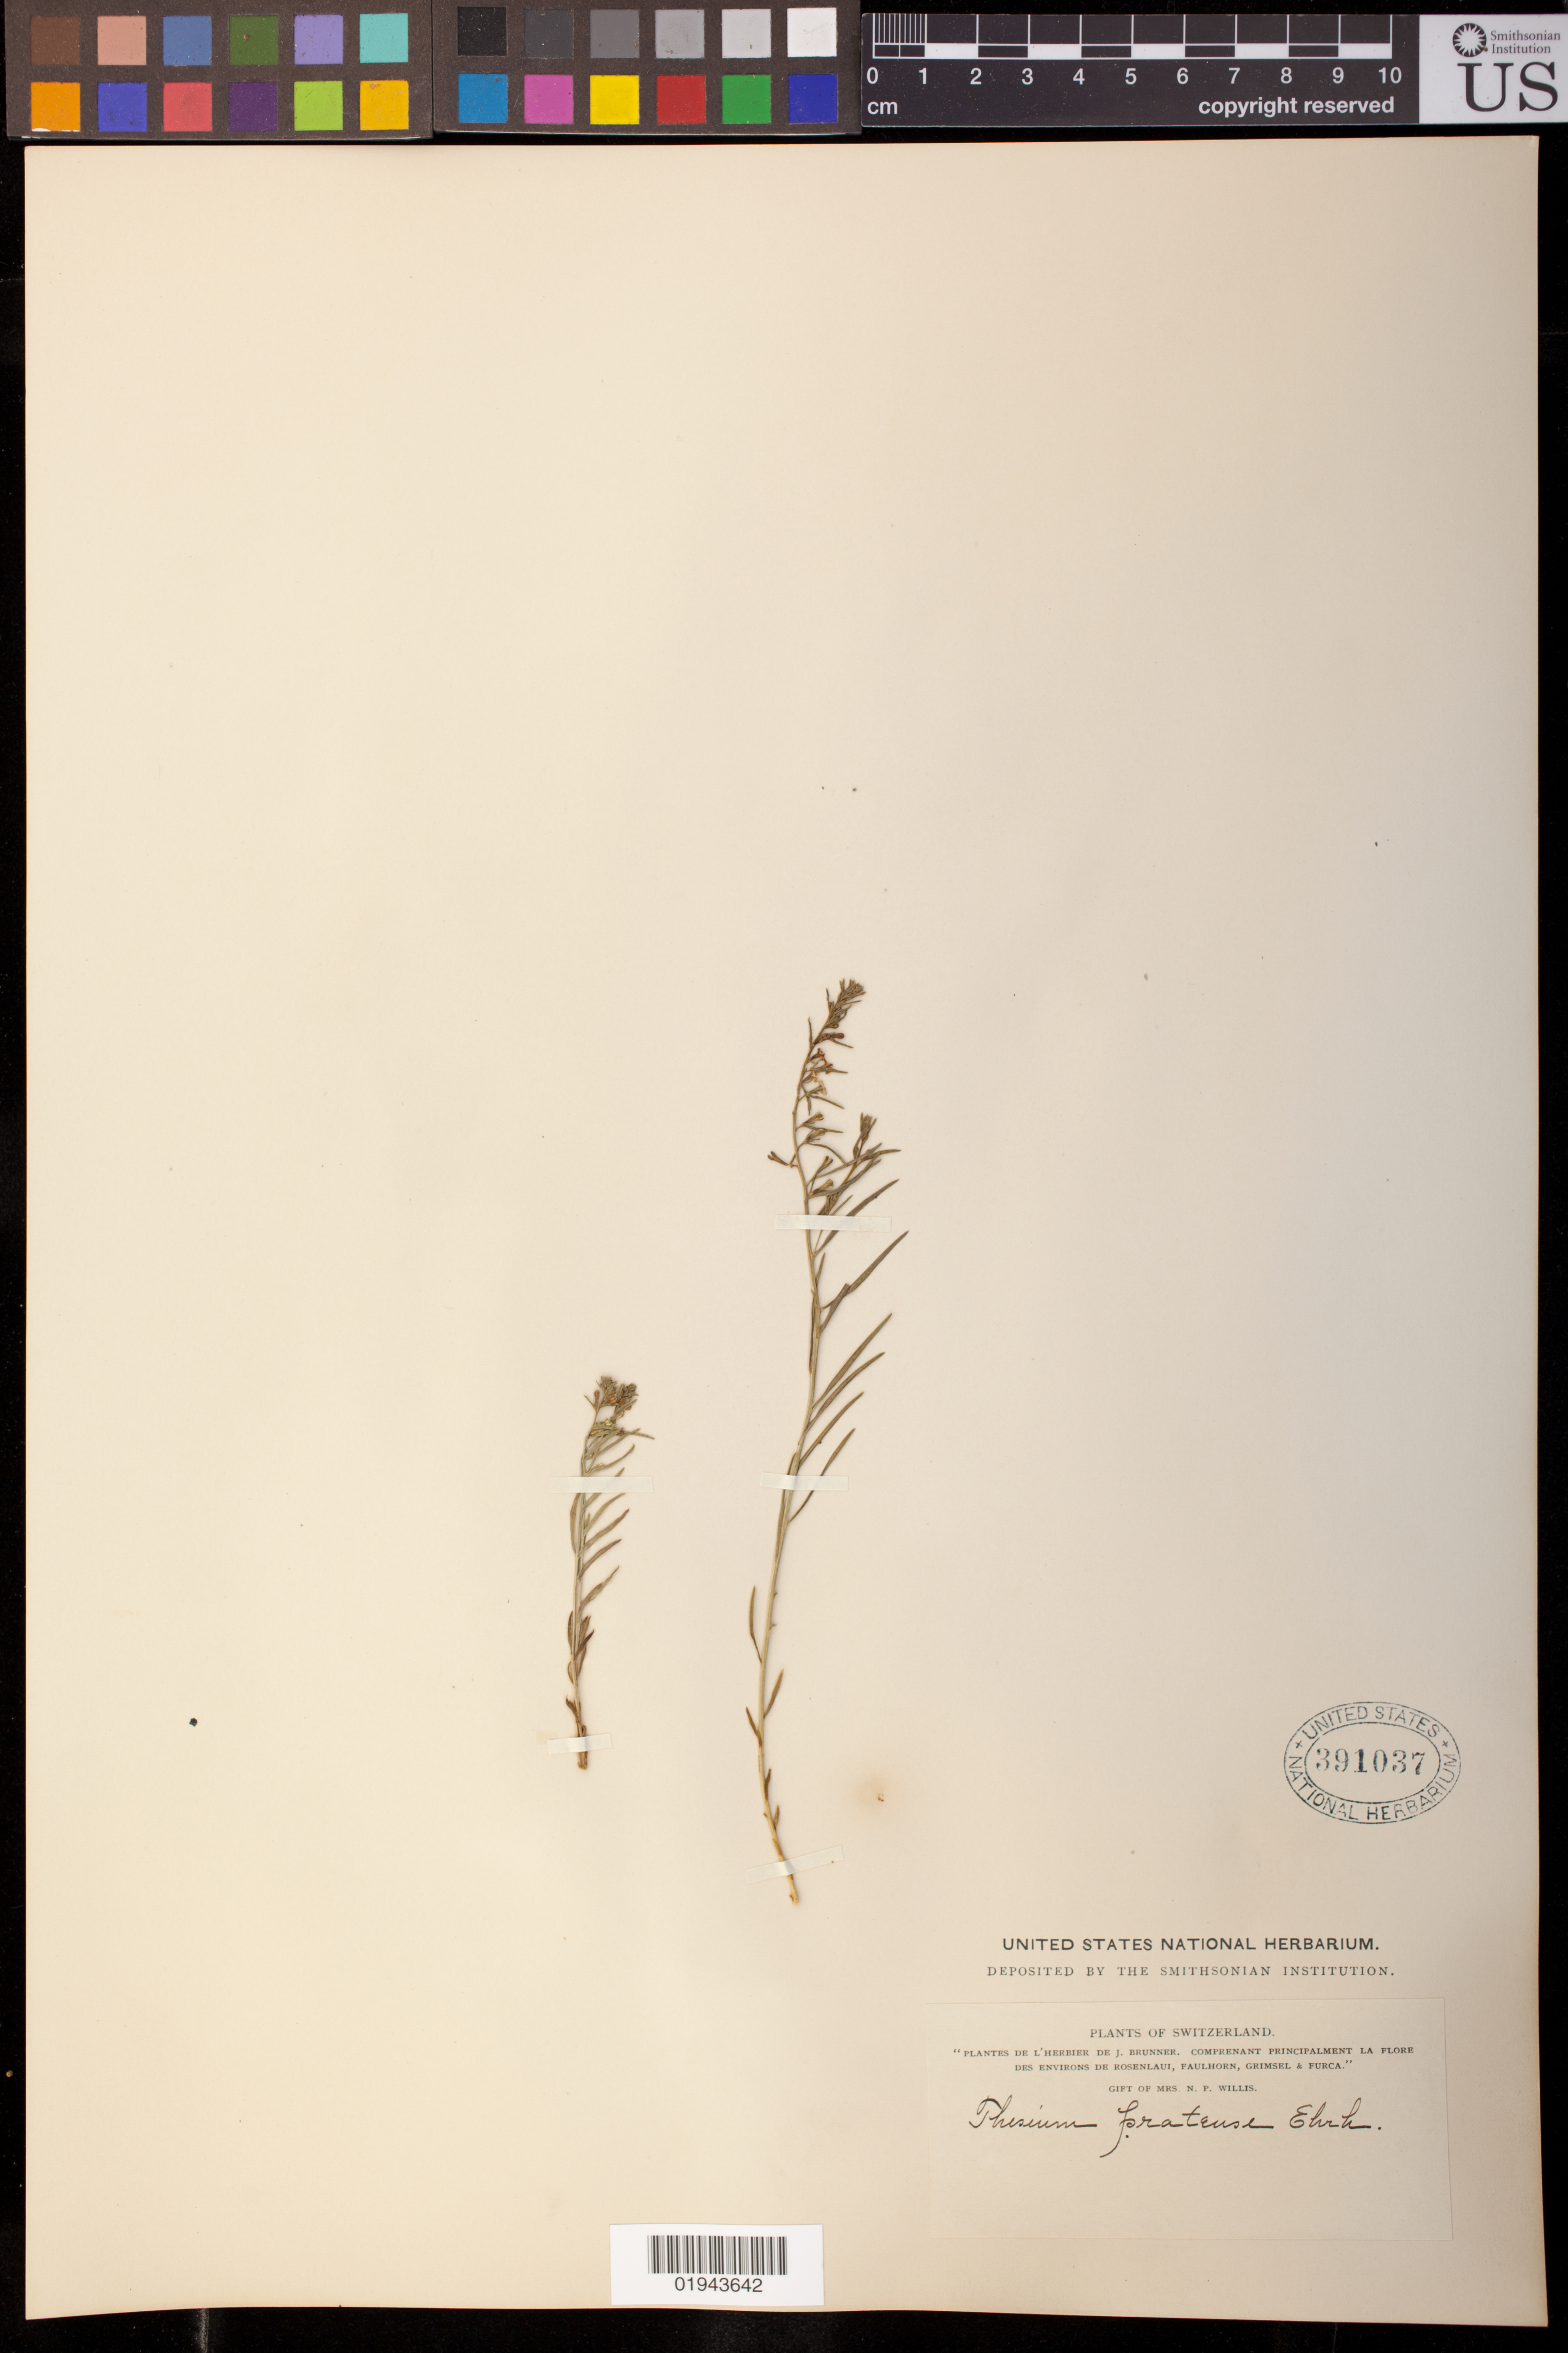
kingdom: Plantae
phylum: Tracheophyta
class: Magnoliopsida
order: Santalales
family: Thesiaceae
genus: Thesium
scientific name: Thesium pratense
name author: Ehrh. ex Schrad.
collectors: J. Brunner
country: Switzerland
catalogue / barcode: US 391037